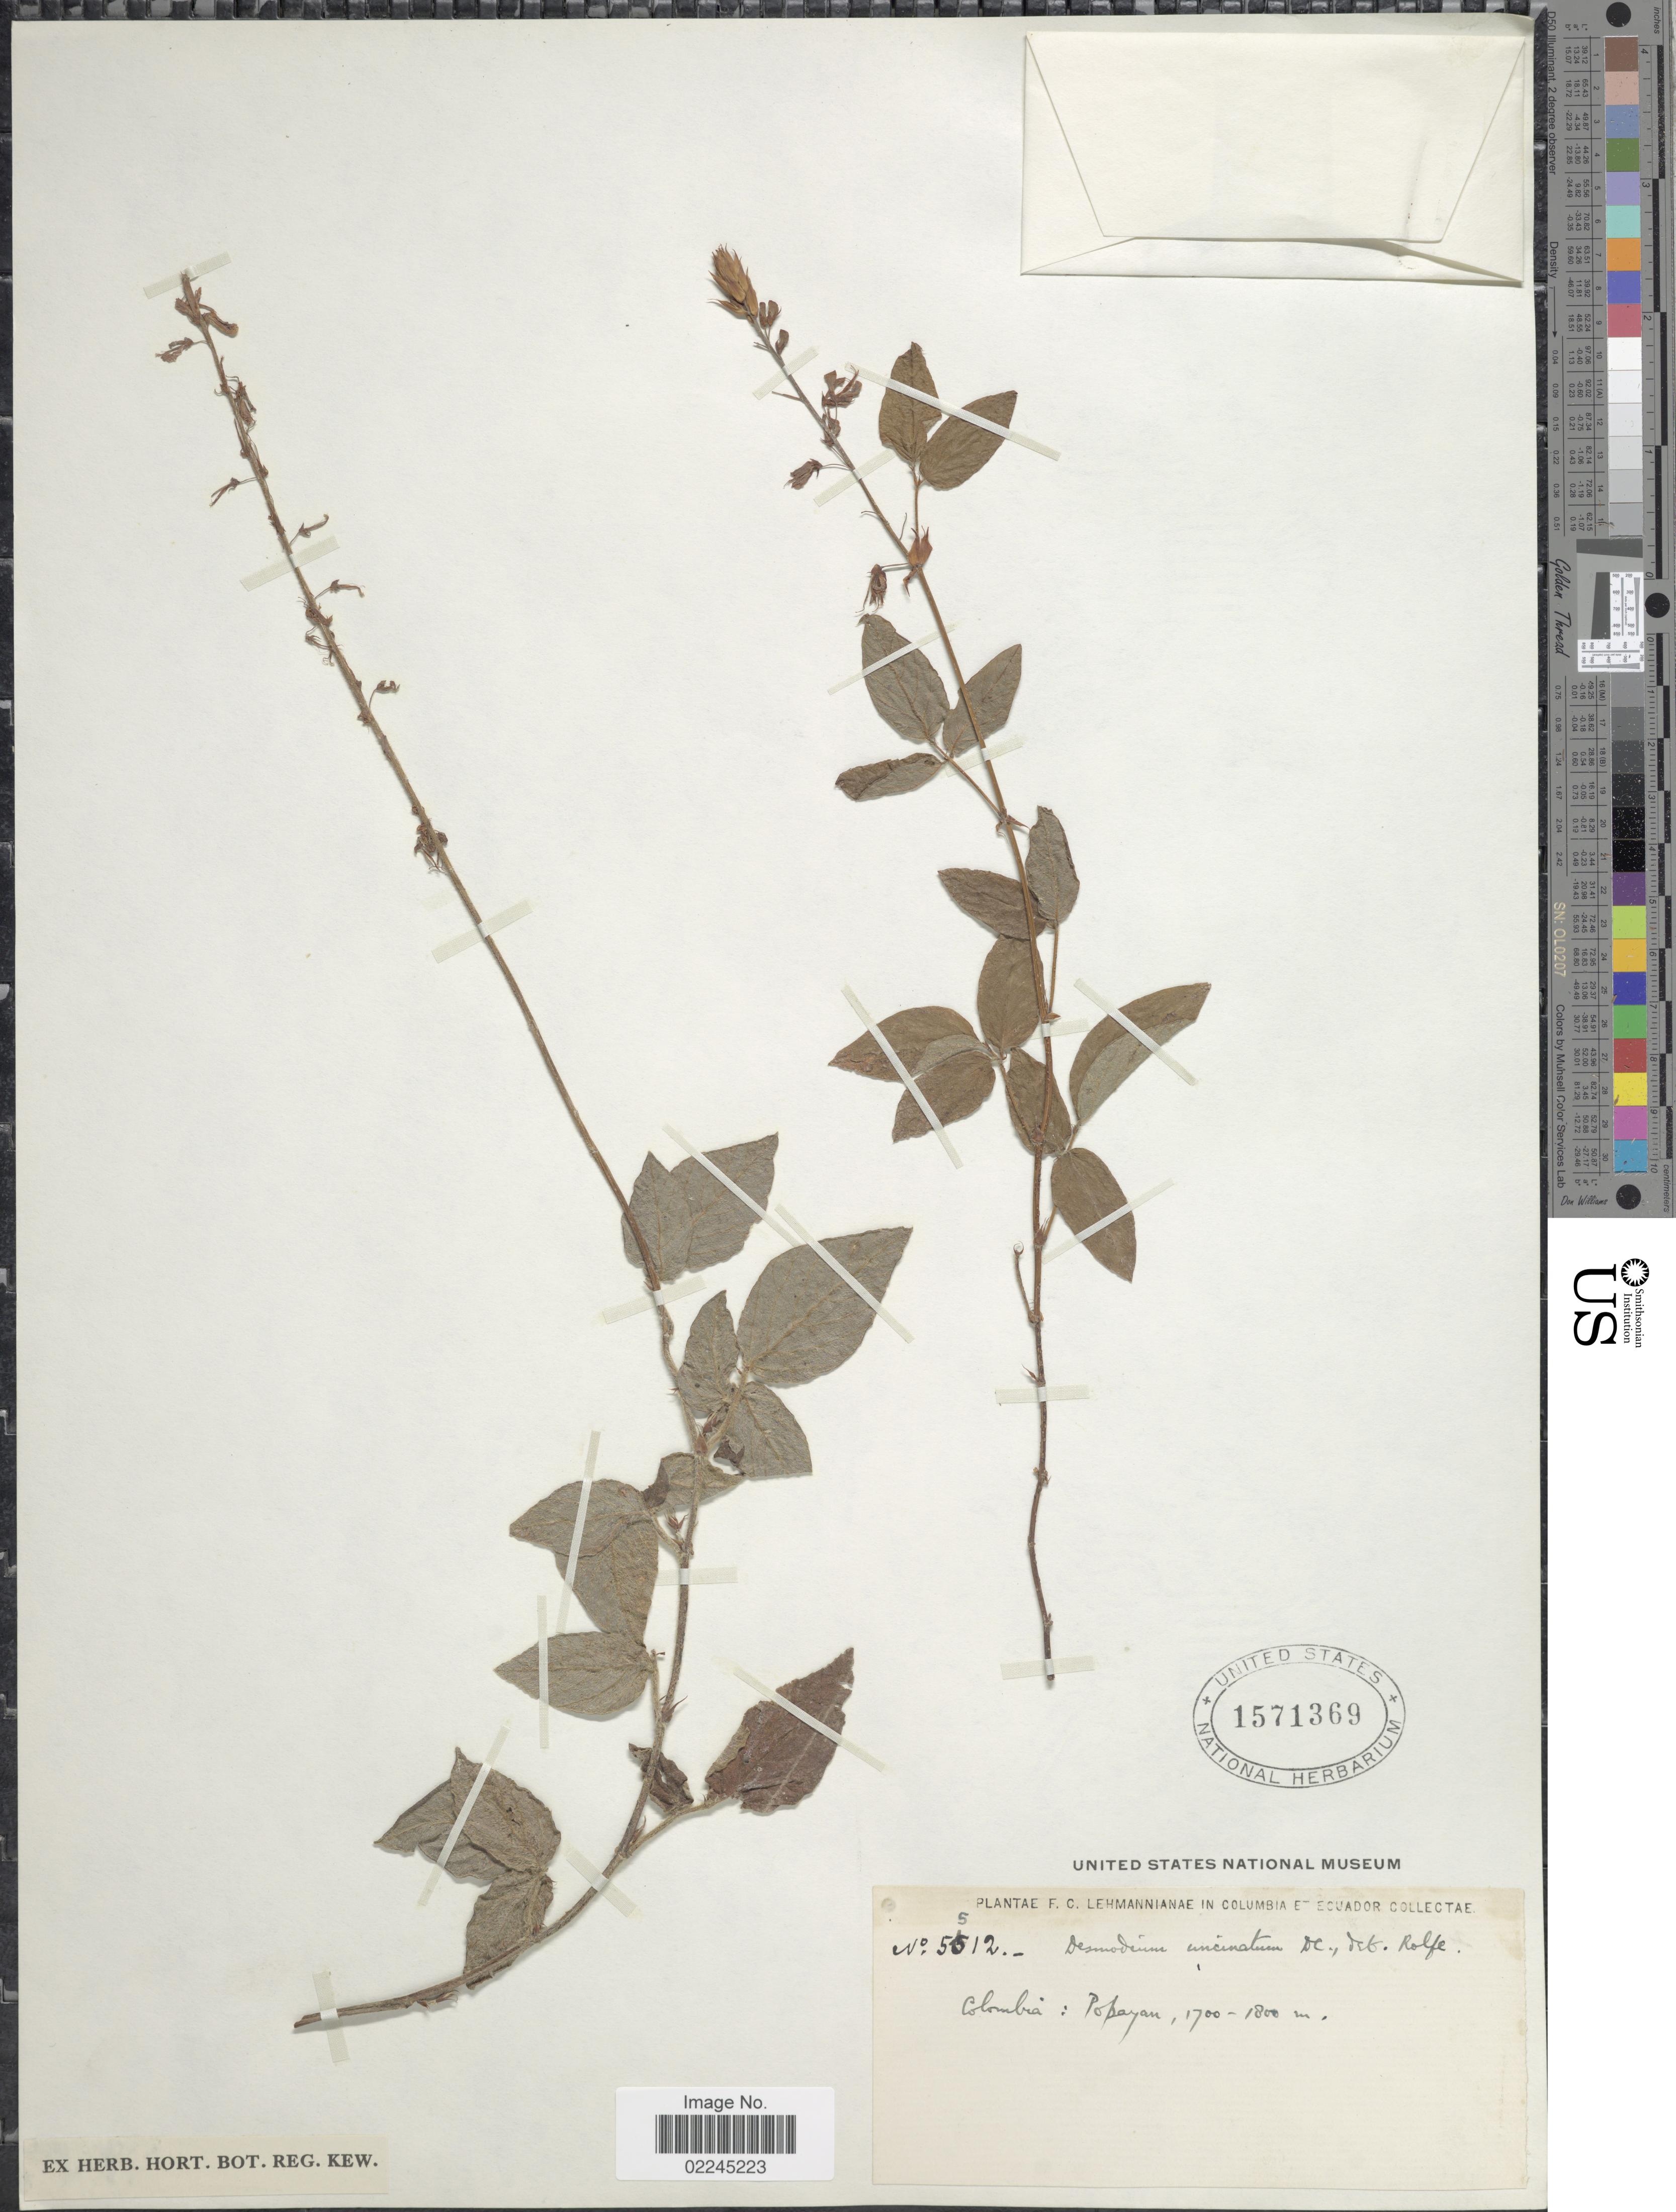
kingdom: Plantae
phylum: Tracheophyta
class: Magnoliopsida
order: Fabales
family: Fabaceae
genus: Desmodium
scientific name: Desmodium intortum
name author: (Mill.) Urb.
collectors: F. C. Lehmann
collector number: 5512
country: Colombia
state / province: Cauca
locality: Columbia: Popayán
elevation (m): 1700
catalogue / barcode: US 1571369